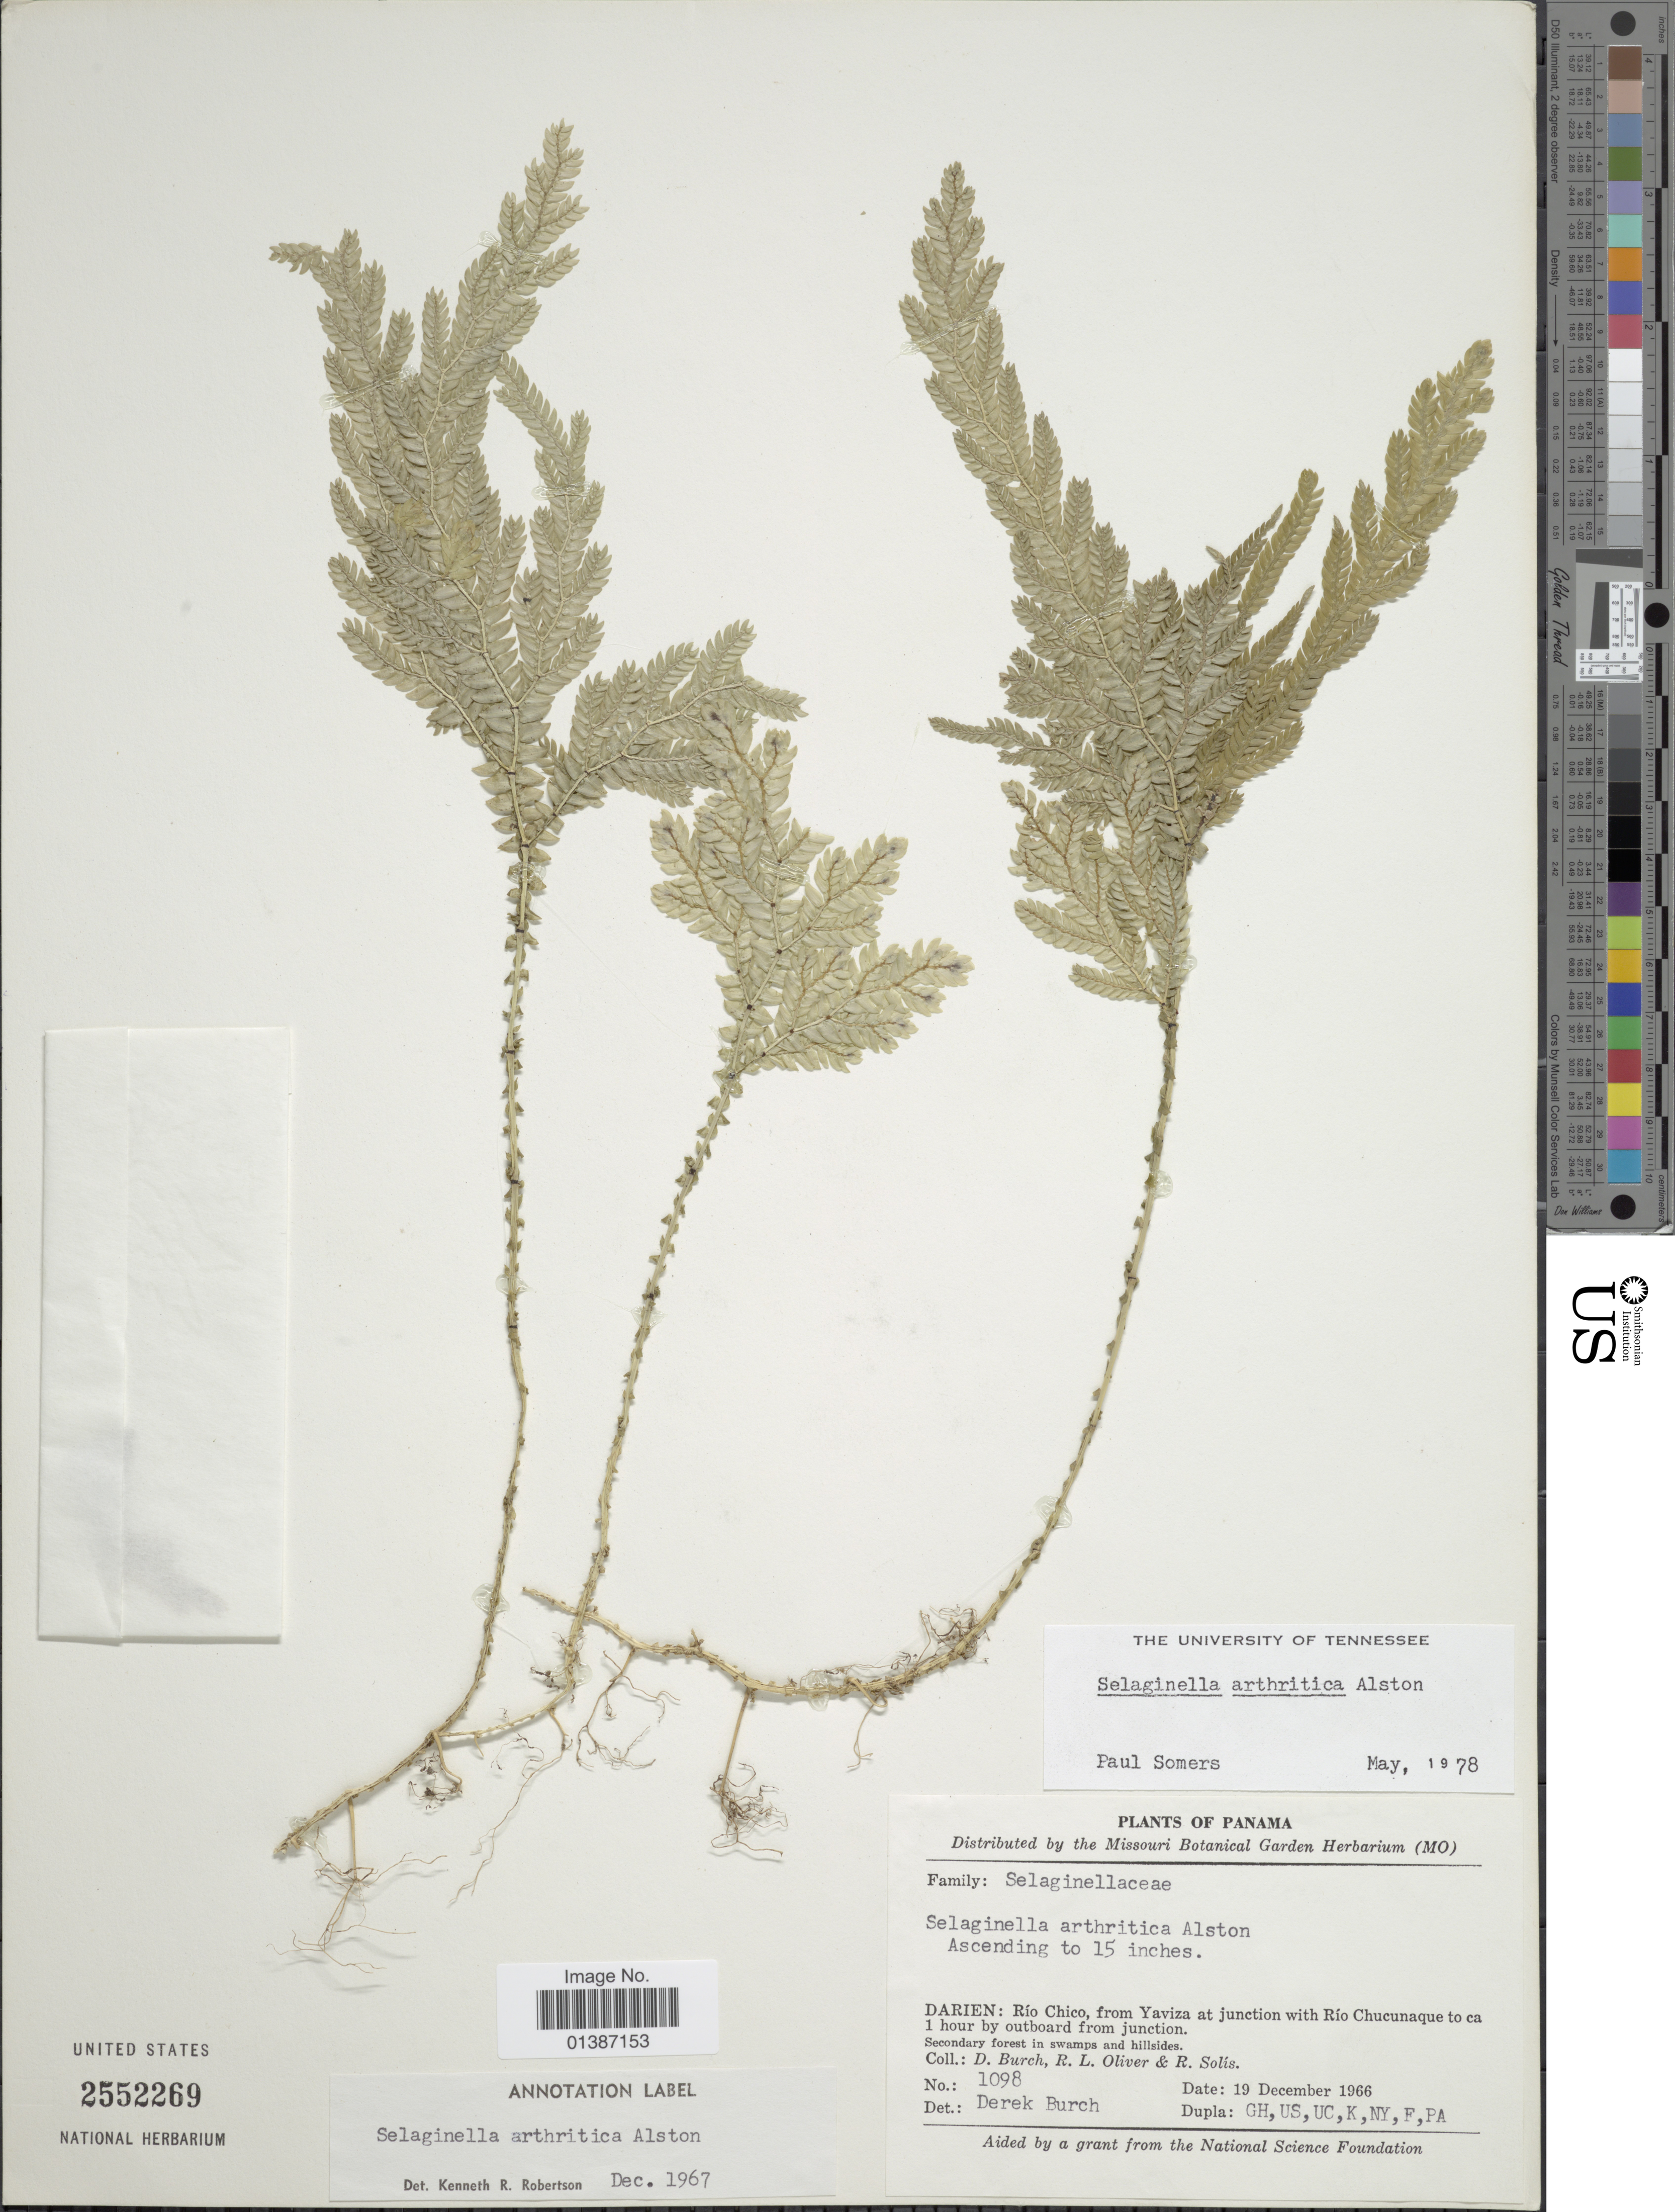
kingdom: Plantae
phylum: Tracheophyta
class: Lycopodiopsida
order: Selaginellales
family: Selaginellaceae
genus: Selaginella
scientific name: Selaginella arthritica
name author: Alston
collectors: D. Burch, R. Oliver & R. Solis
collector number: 1098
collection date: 1966-12-19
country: Panama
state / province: Darién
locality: Darien: Río Chico, from Yaviza at junction with Río Chucunaque to ca 1 hour by outboard from junctiom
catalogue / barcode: US 2552269